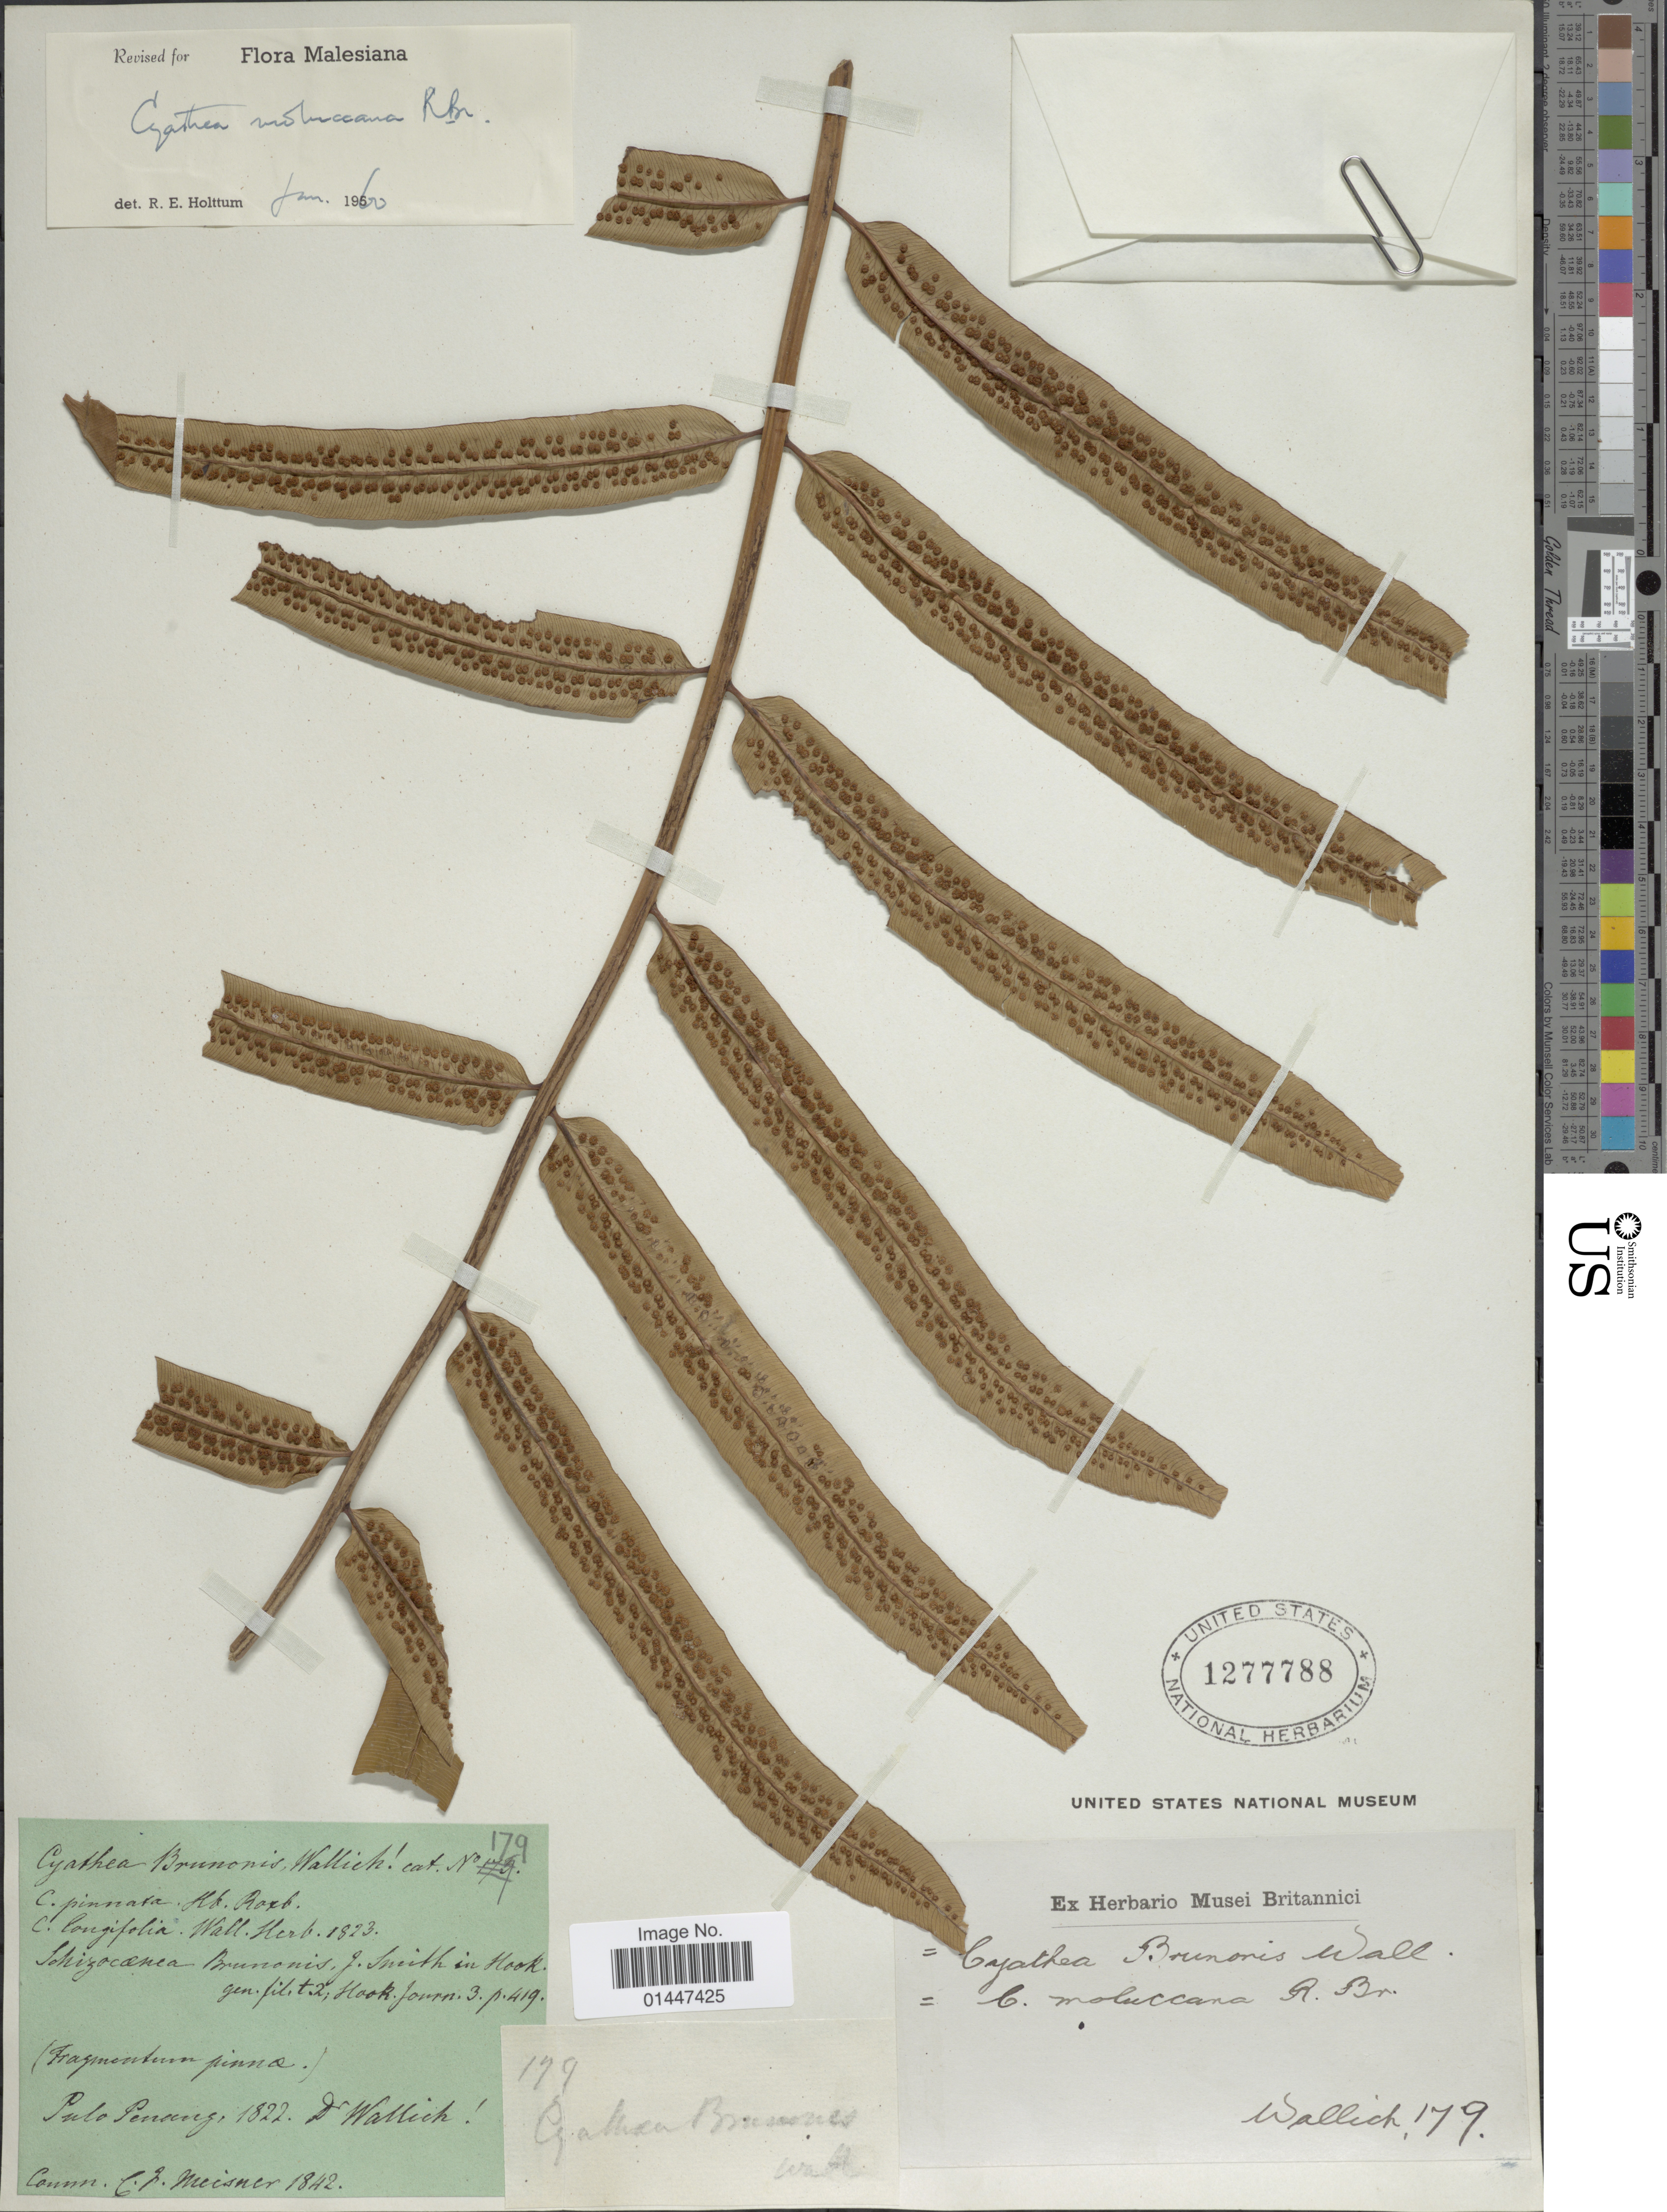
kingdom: Plantae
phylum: Tracheophyta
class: Polypodiopsida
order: Cyatheales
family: Cyatheaceae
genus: Sphaeropteris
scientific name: Sphaeropteris moluccana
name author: (Desv.) R.M. Tryon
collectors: -- Wallich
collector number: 179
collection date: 1822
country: Malaysia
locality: Pulo Penang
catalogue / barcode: US 1277788